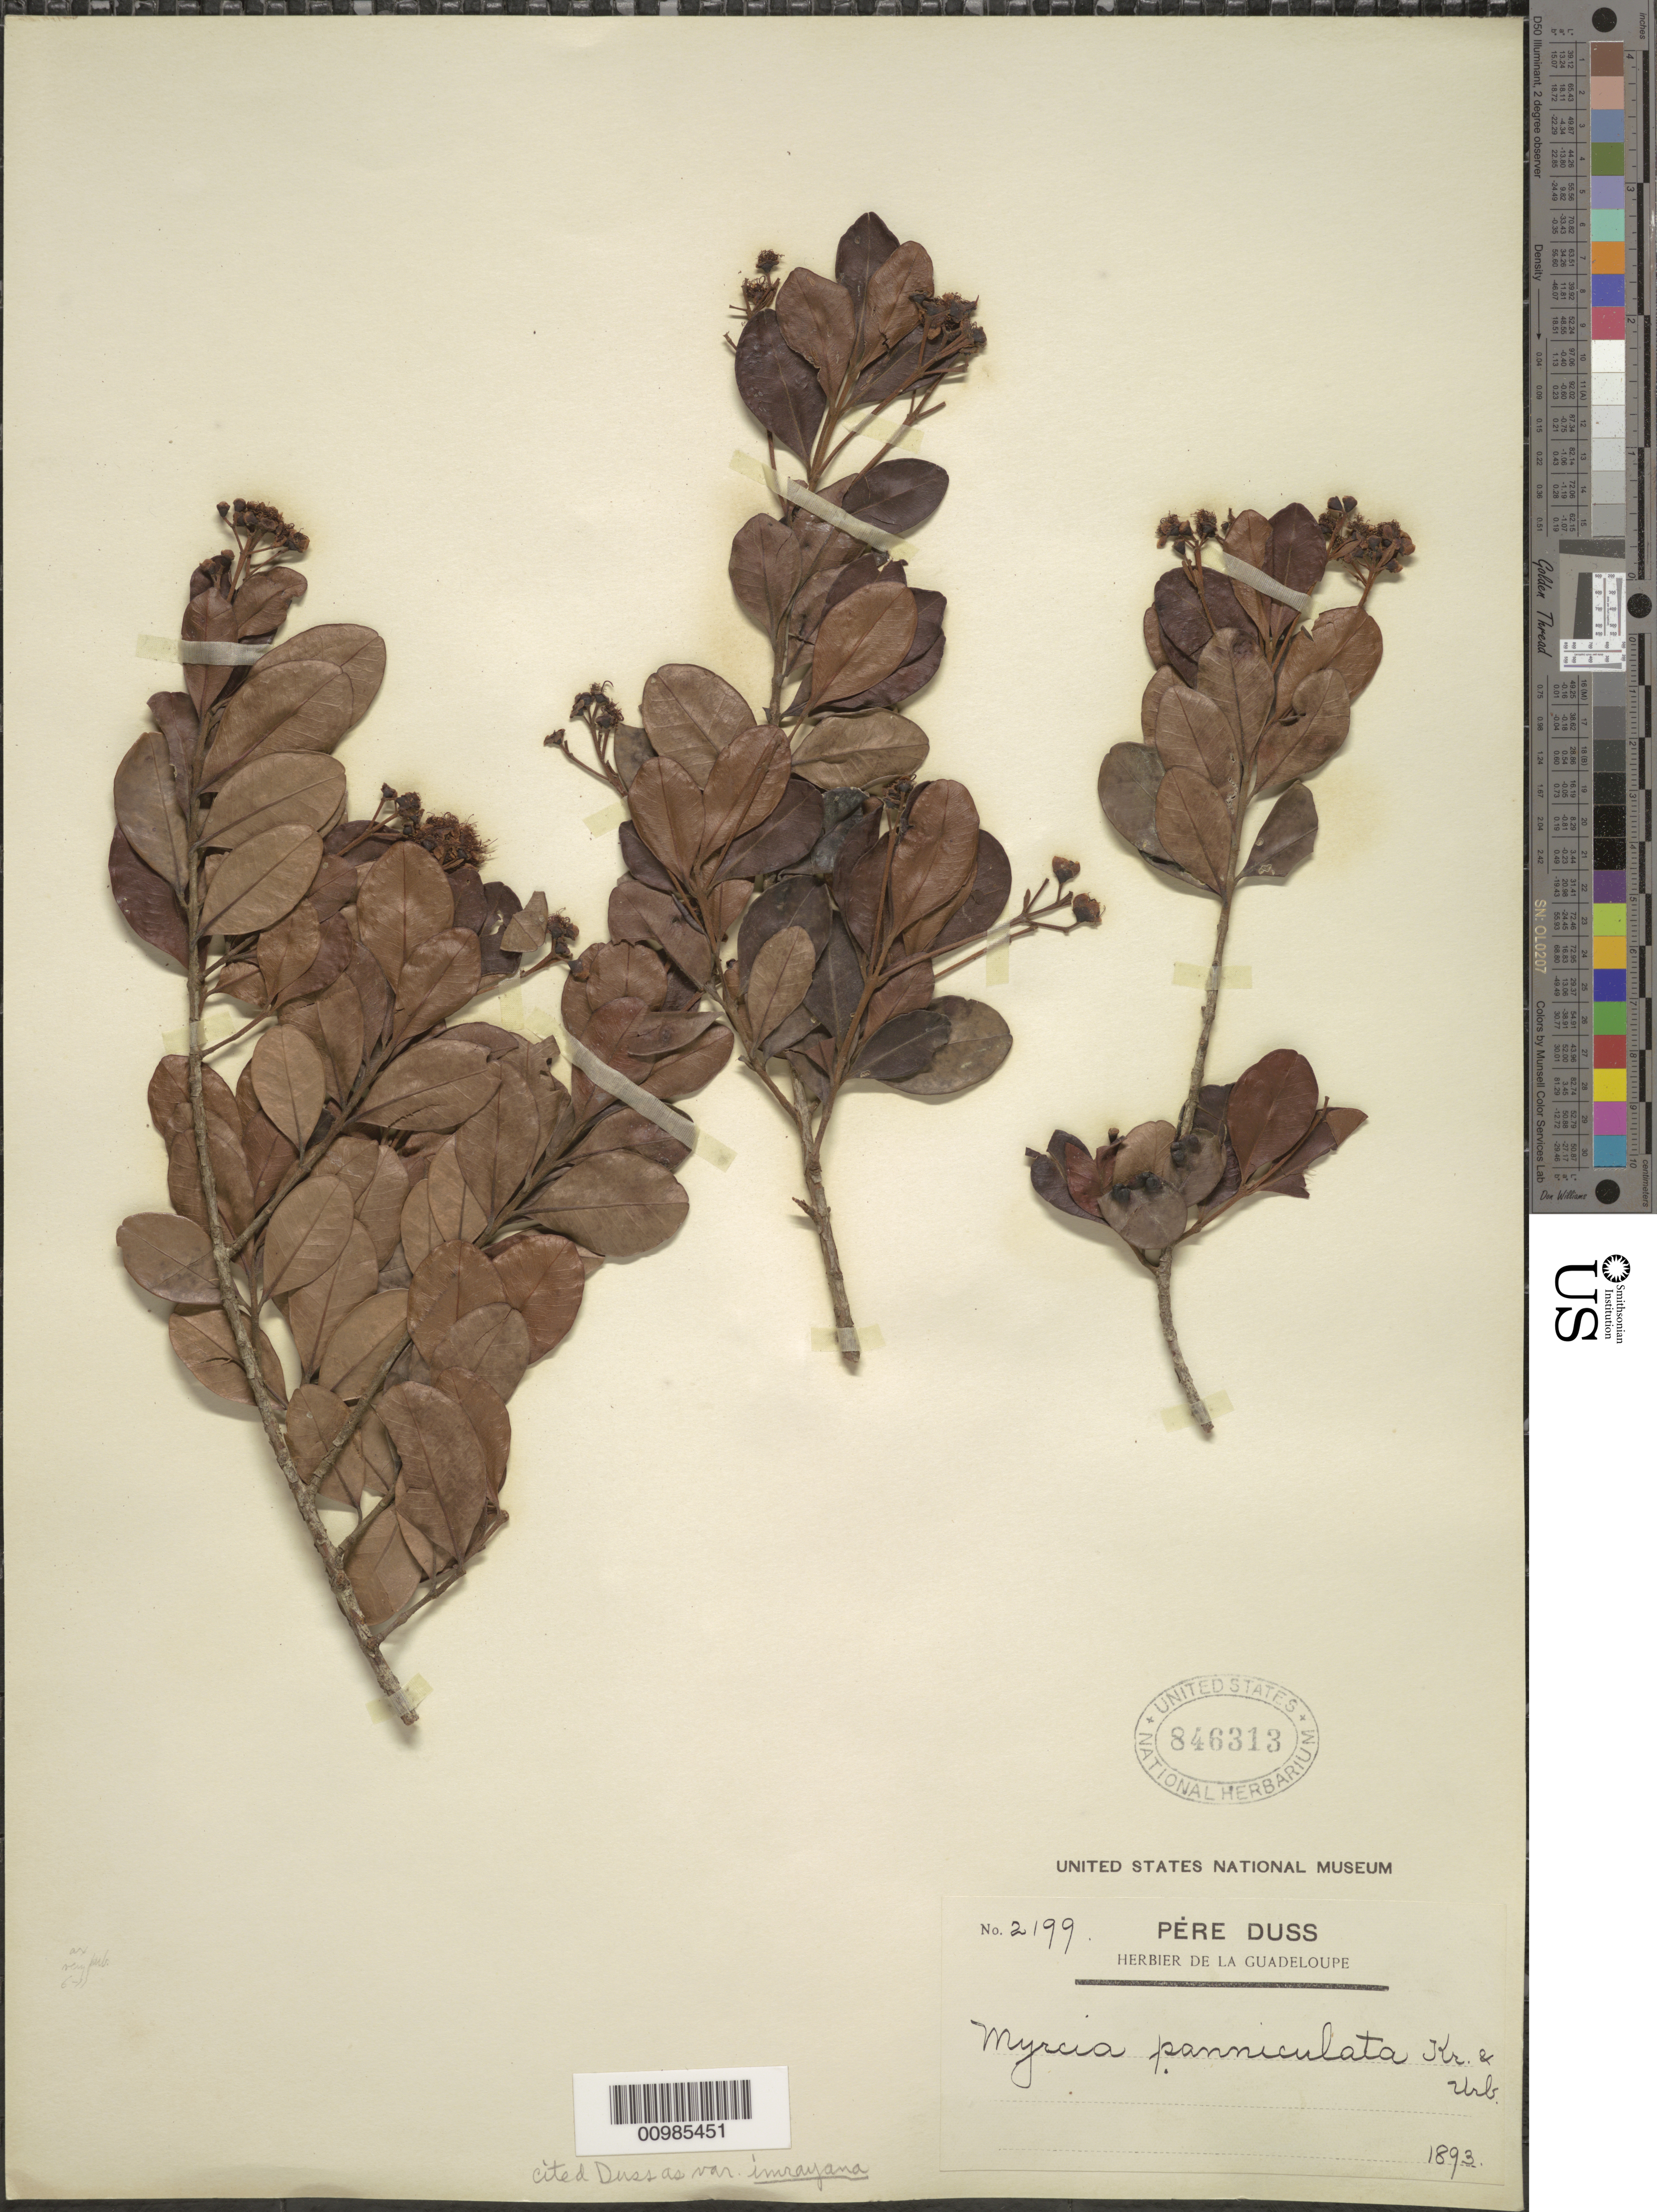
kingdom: Plantae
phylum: Tracheophyta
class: Magnoliopsida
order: Myrtales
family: Myrtaceae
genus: Myrcia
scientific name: Myrcia citrifolia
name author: (Aubl.) Urb.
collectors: Père Duss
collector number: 2199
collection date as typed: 1893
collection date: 1893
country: Guadeloupe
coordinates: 0 N, 0 E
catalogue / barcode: US 846313